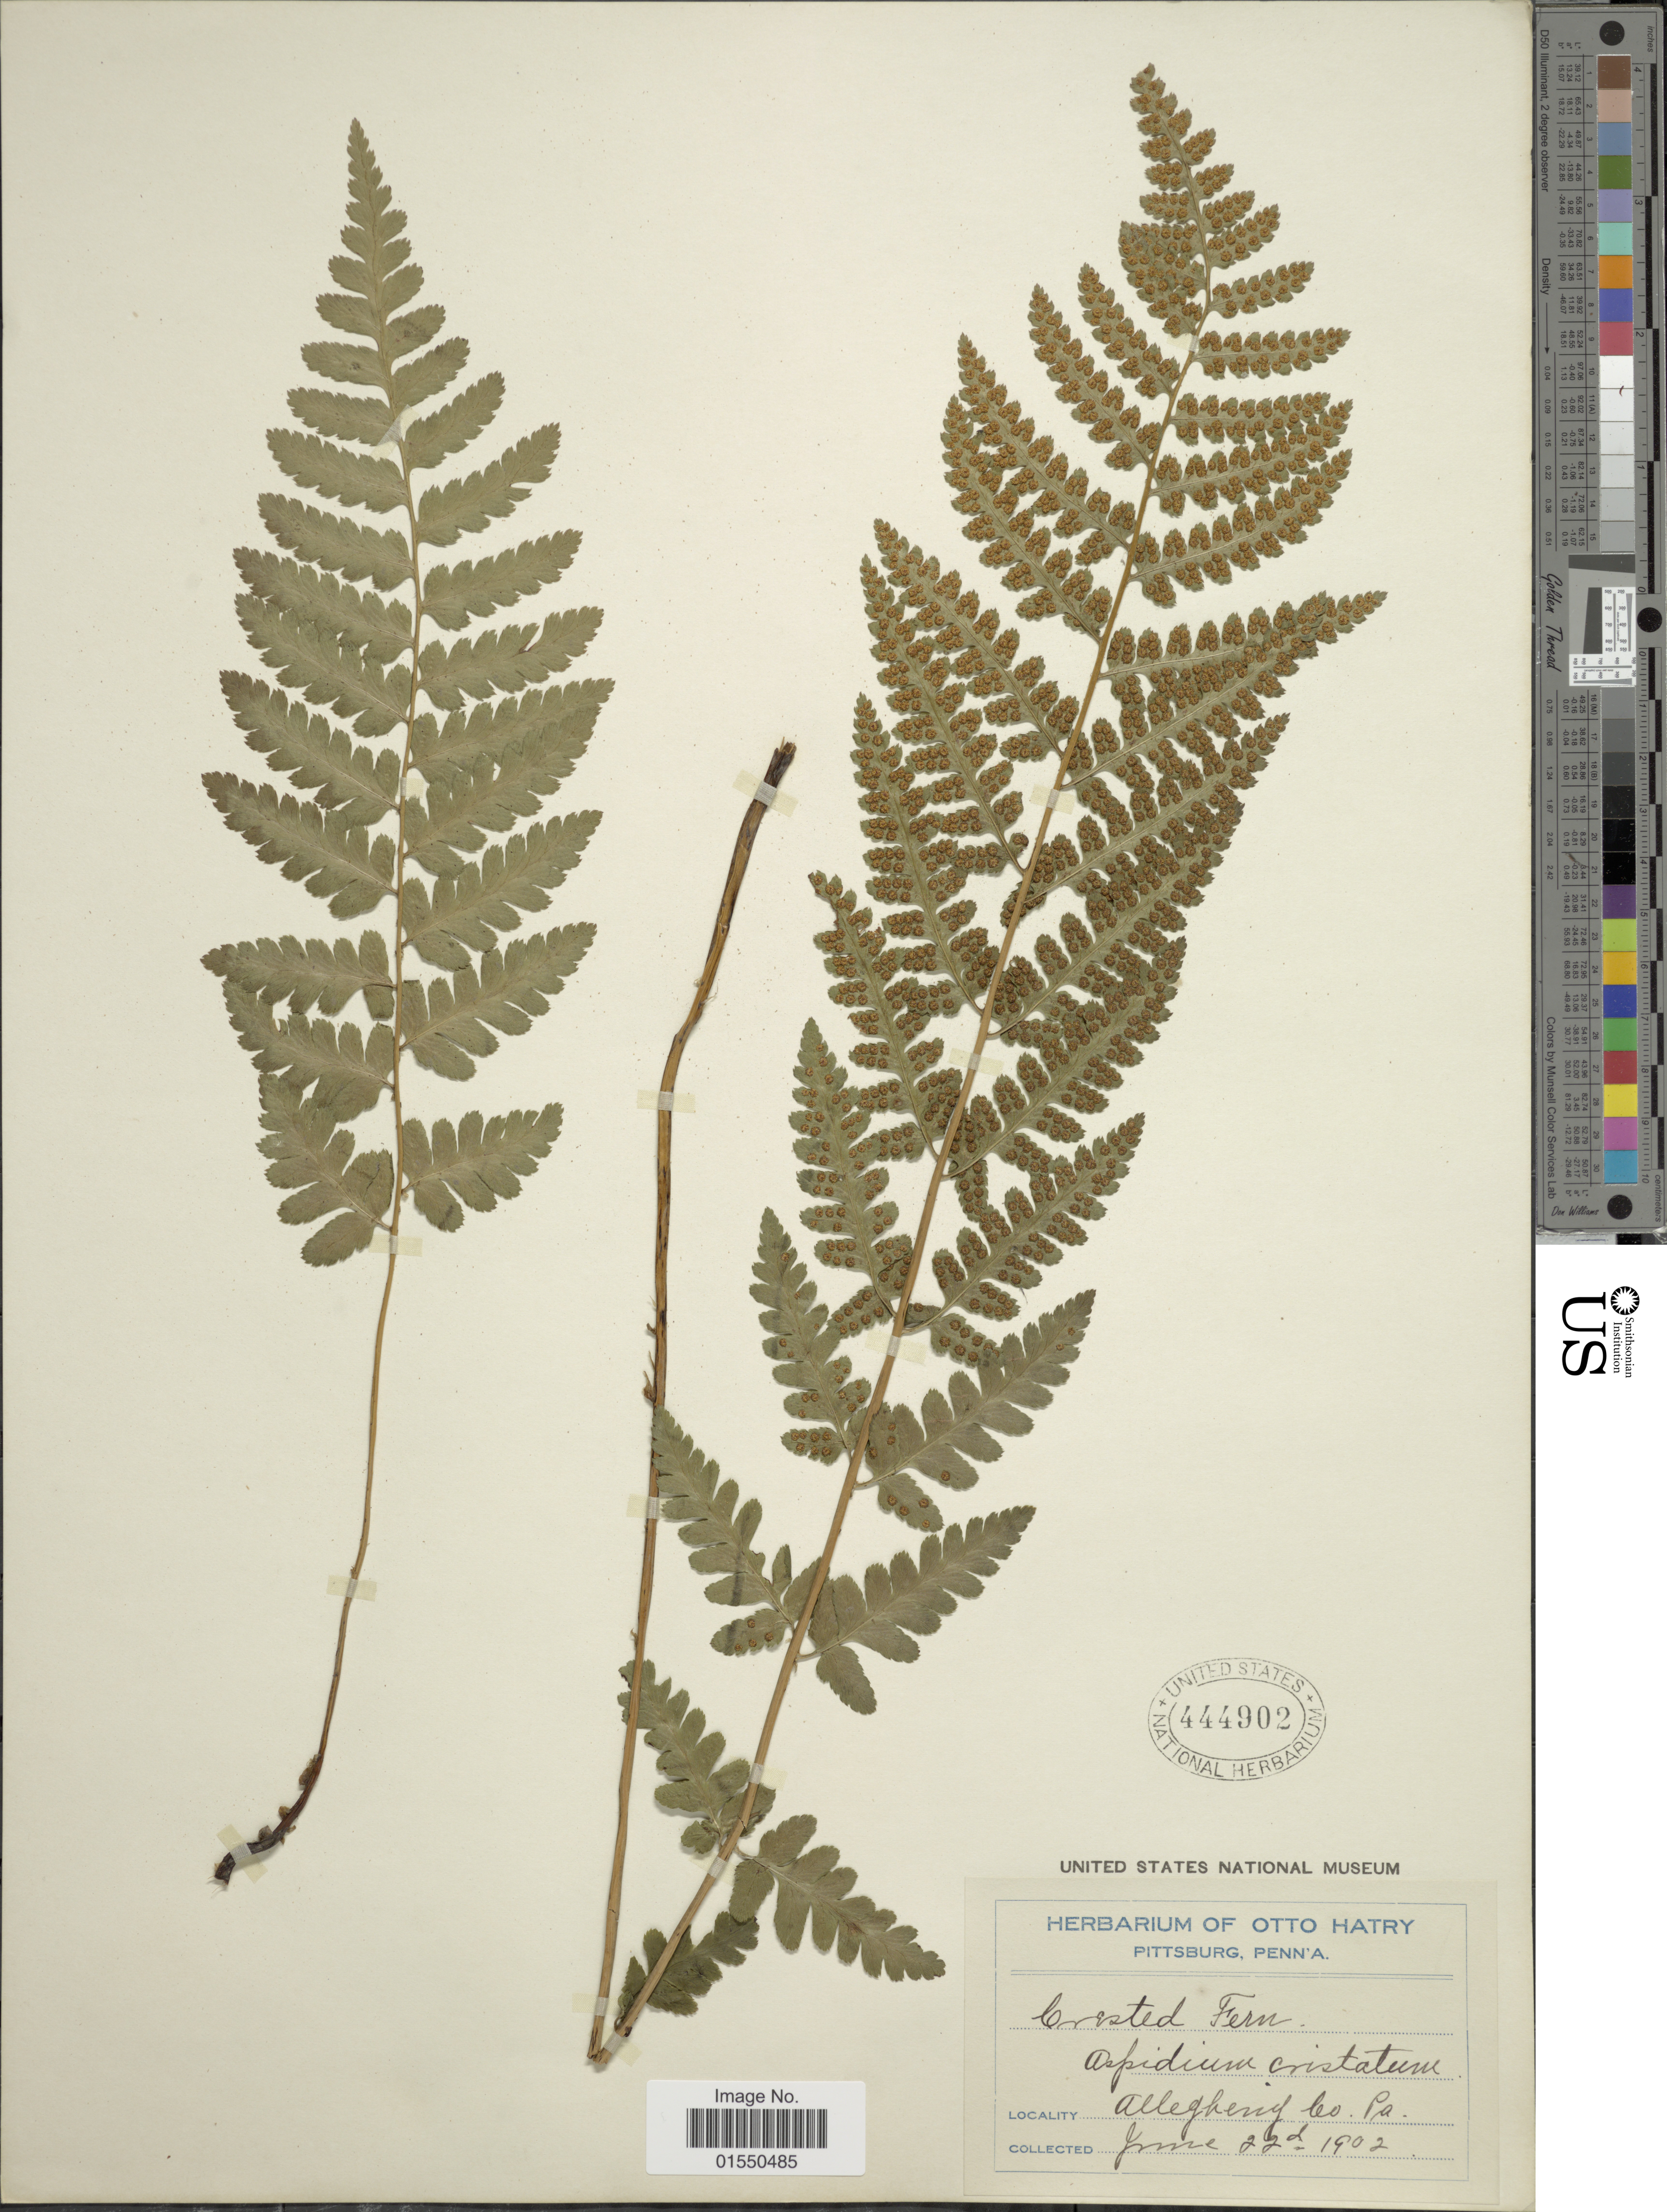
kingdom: Plantae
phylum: Tracheophyta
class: Polypodiopsida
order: Polypodiales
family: Dryopteridaceae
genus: Dryopteris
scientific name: Dryopteris cristata var. spinulosa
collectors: ex herb. Otto Hatry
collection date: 1902-06-22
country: United States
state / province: Pennsylvania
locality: Pittsburg, Allegheny Co.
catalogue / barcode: US 444902